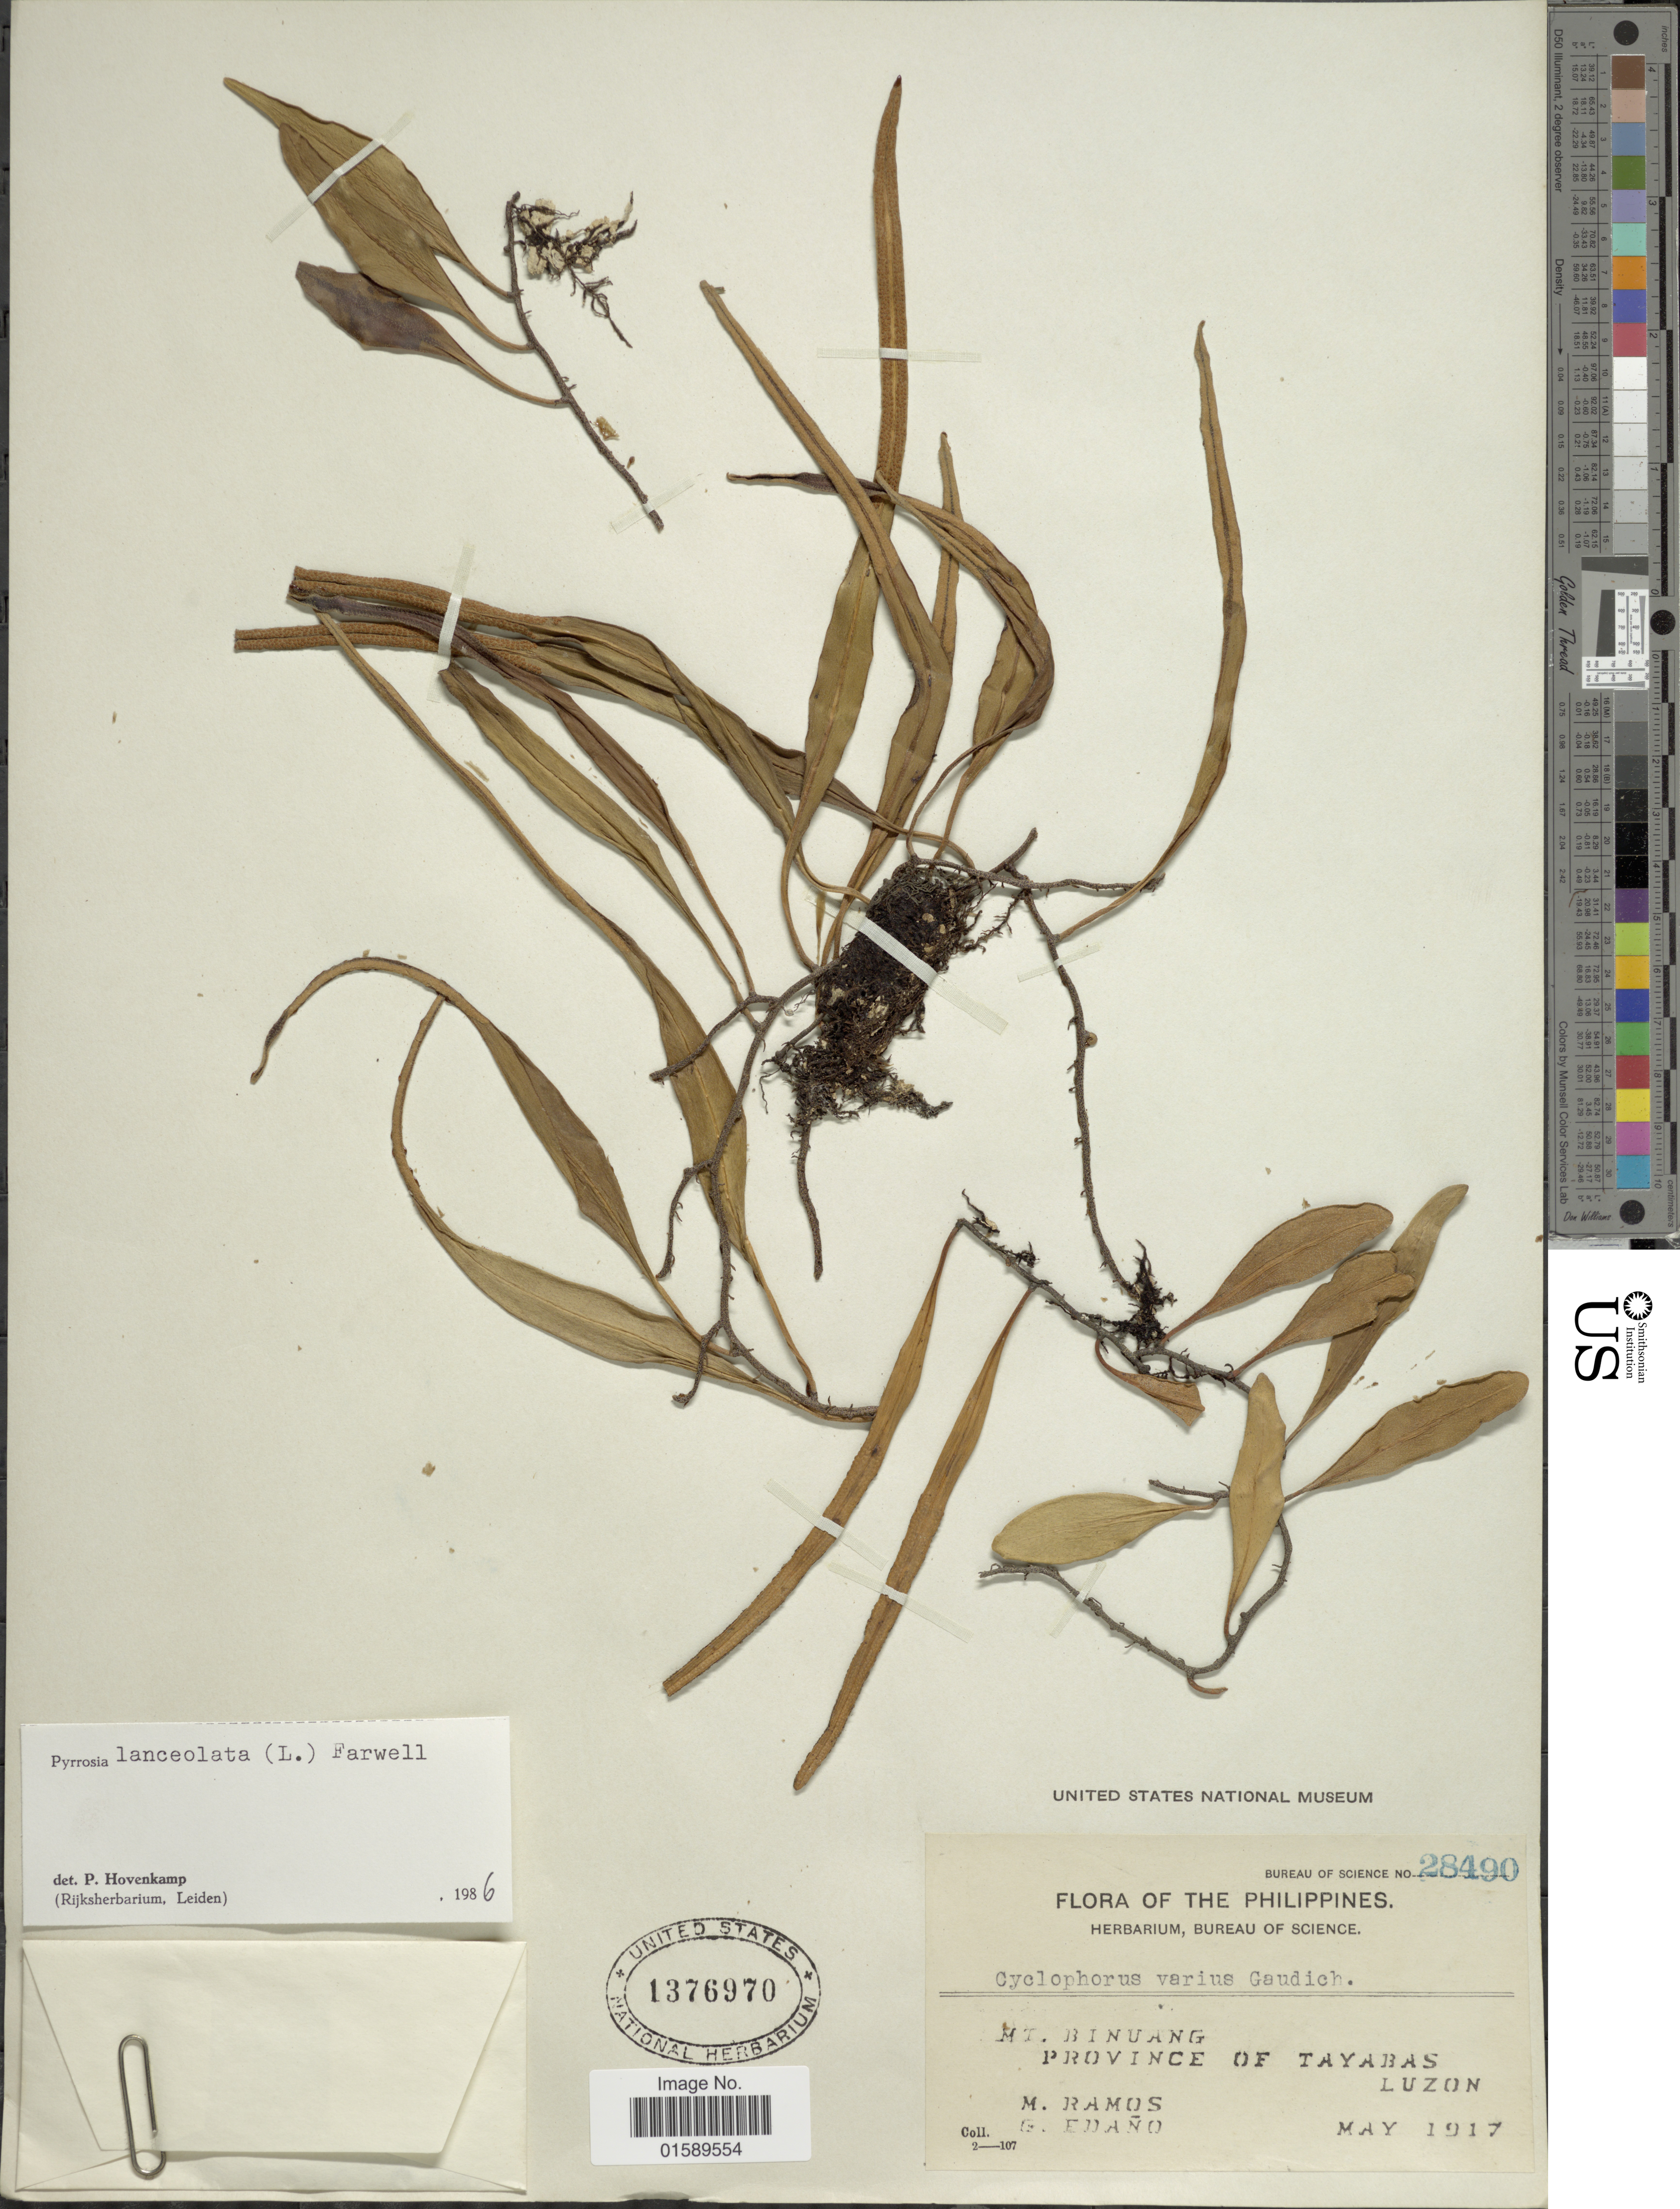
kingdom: Plantae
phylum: Tracheophyta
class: Polypodiopsida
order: Polypodiales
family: Polypodiaceae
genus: Pyrrosia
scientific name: Pyrrosia lanceolata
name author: (L.) Farw.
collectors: M. Ramos & G. Edaño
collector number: Bureau of science 28490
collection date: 1917-05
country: Philippines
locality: Mt. Binuang, Province of Tayabas, Luzon.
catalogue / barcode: US 1376970